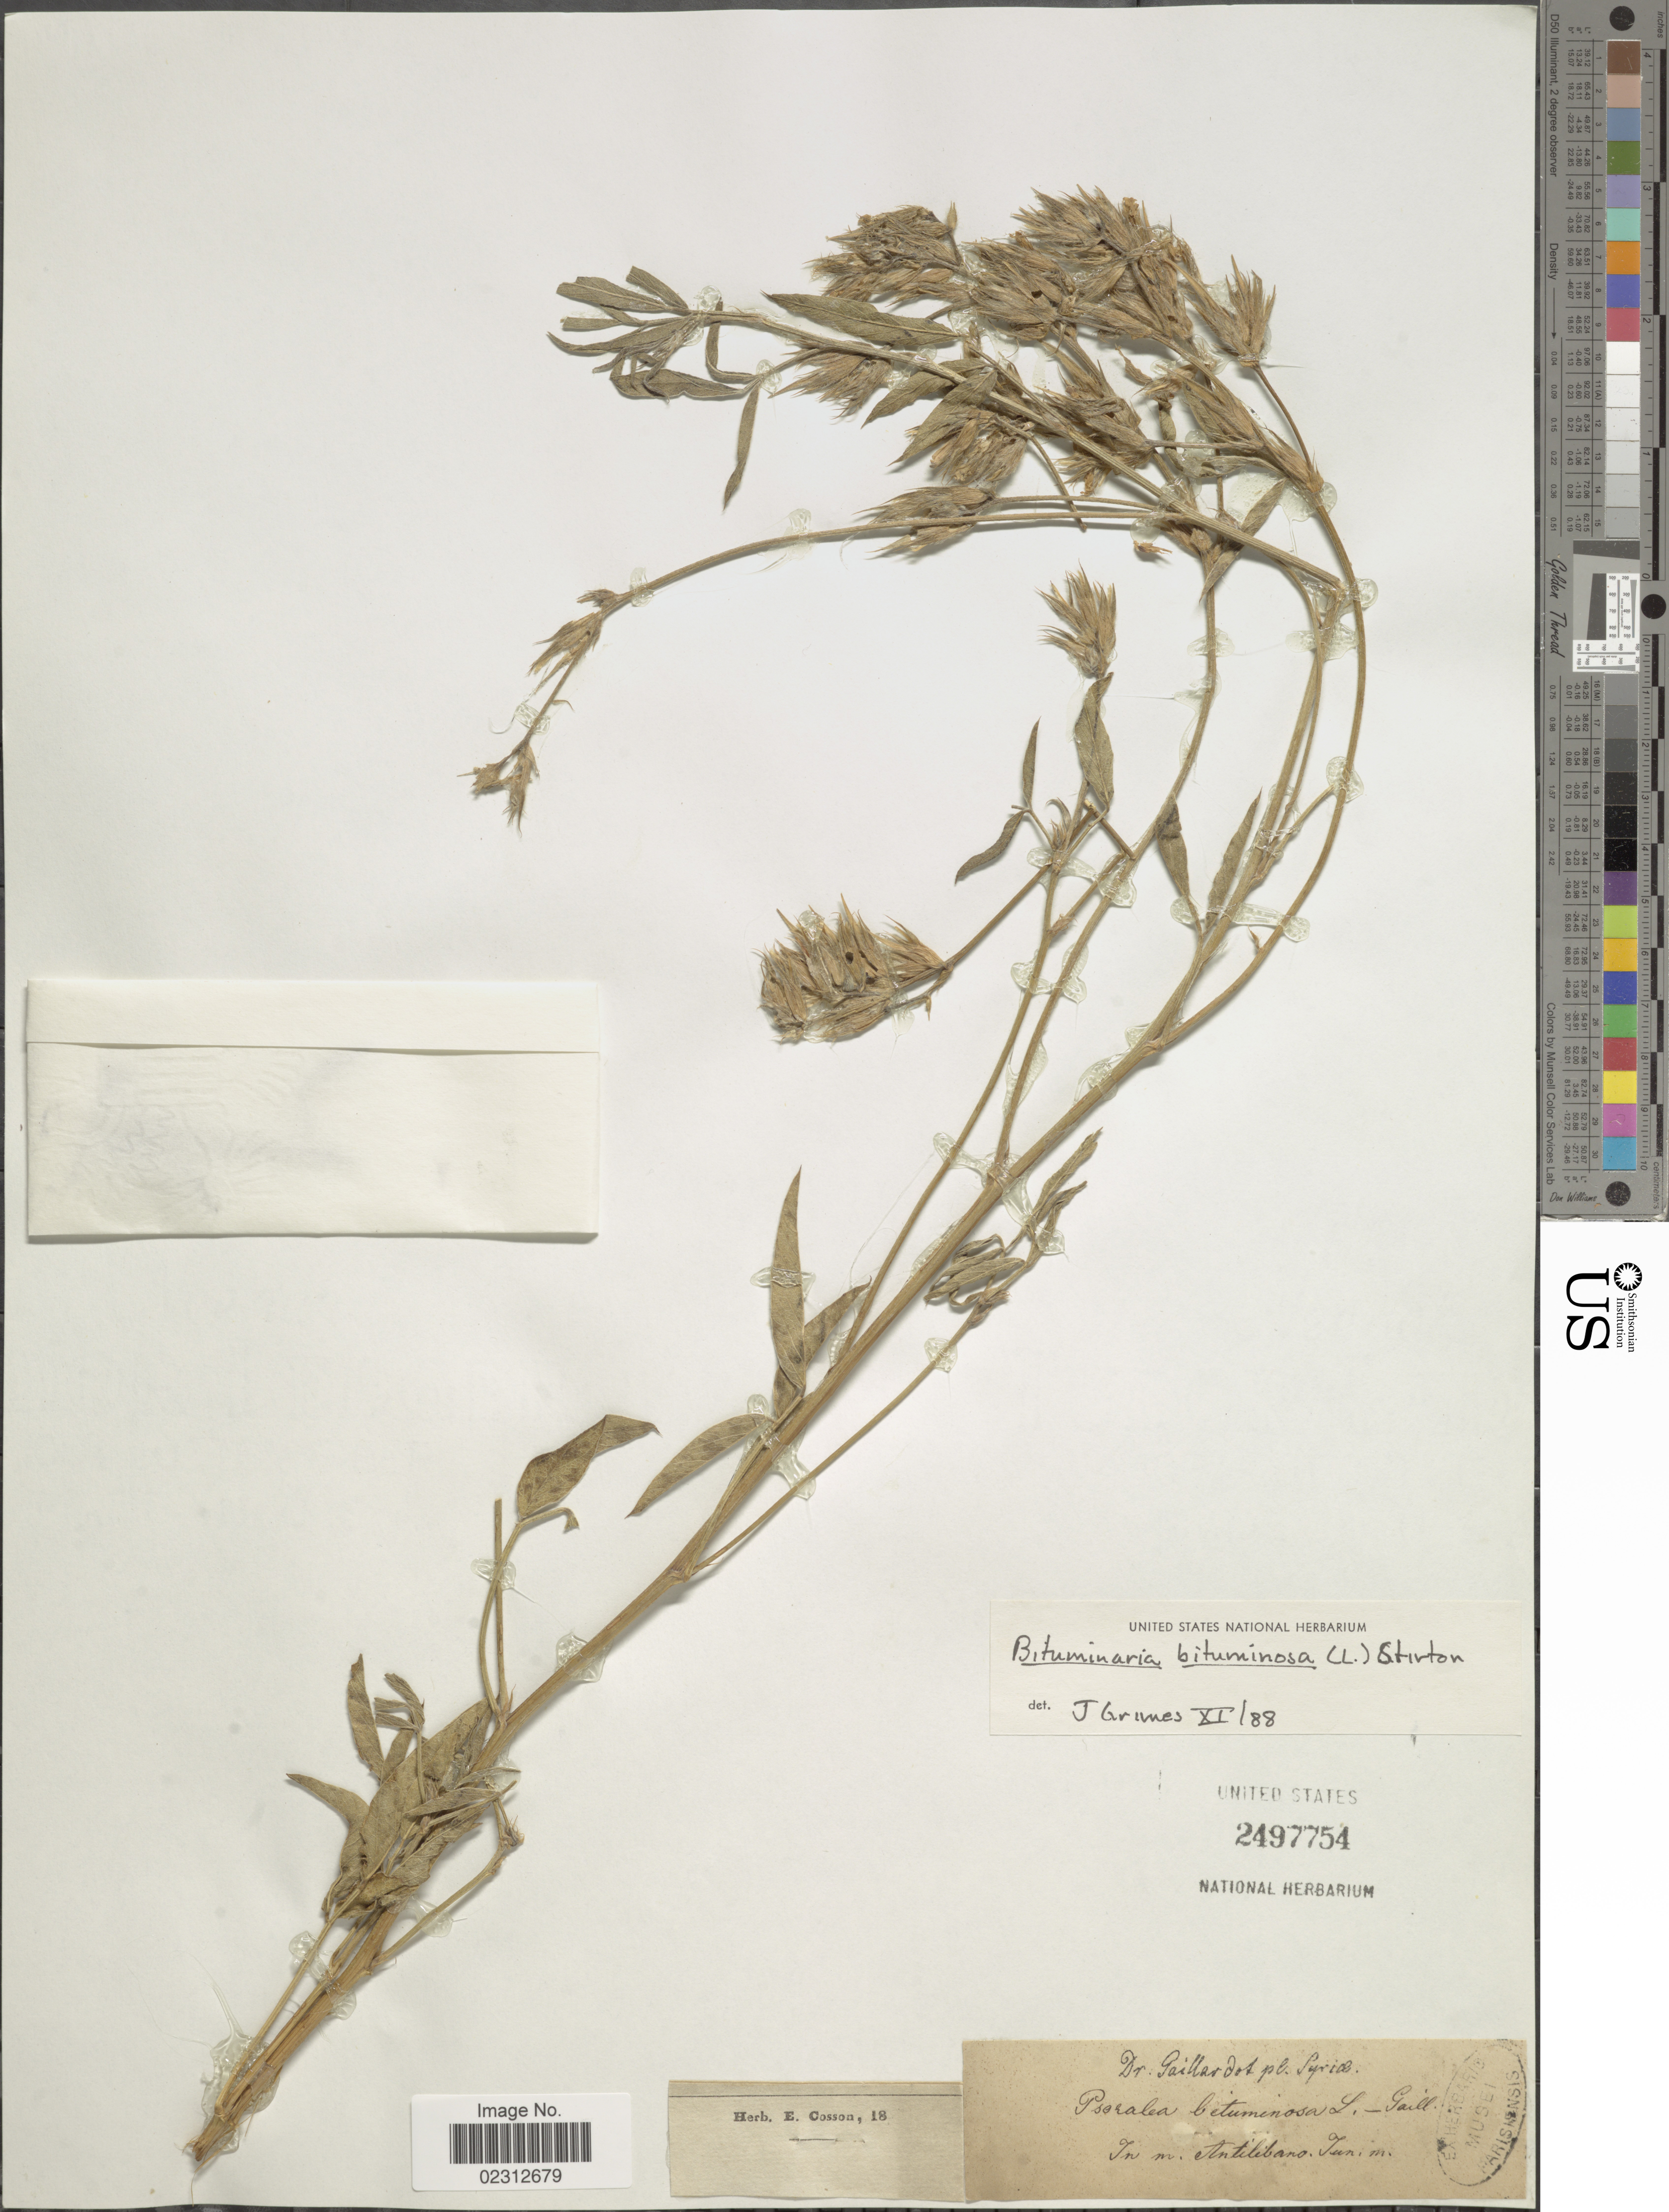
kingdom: Plantae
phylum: Tracheophyta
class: Magnoliopsida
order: Fabales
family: Fabaceae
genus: Bituminaria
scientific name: Bituminaria bituminosa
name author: (L.) C.H. Stirt.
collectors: Gaillardot, --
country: Syria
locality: In m. Antilibano [interpreted]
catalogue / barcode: US 2497754